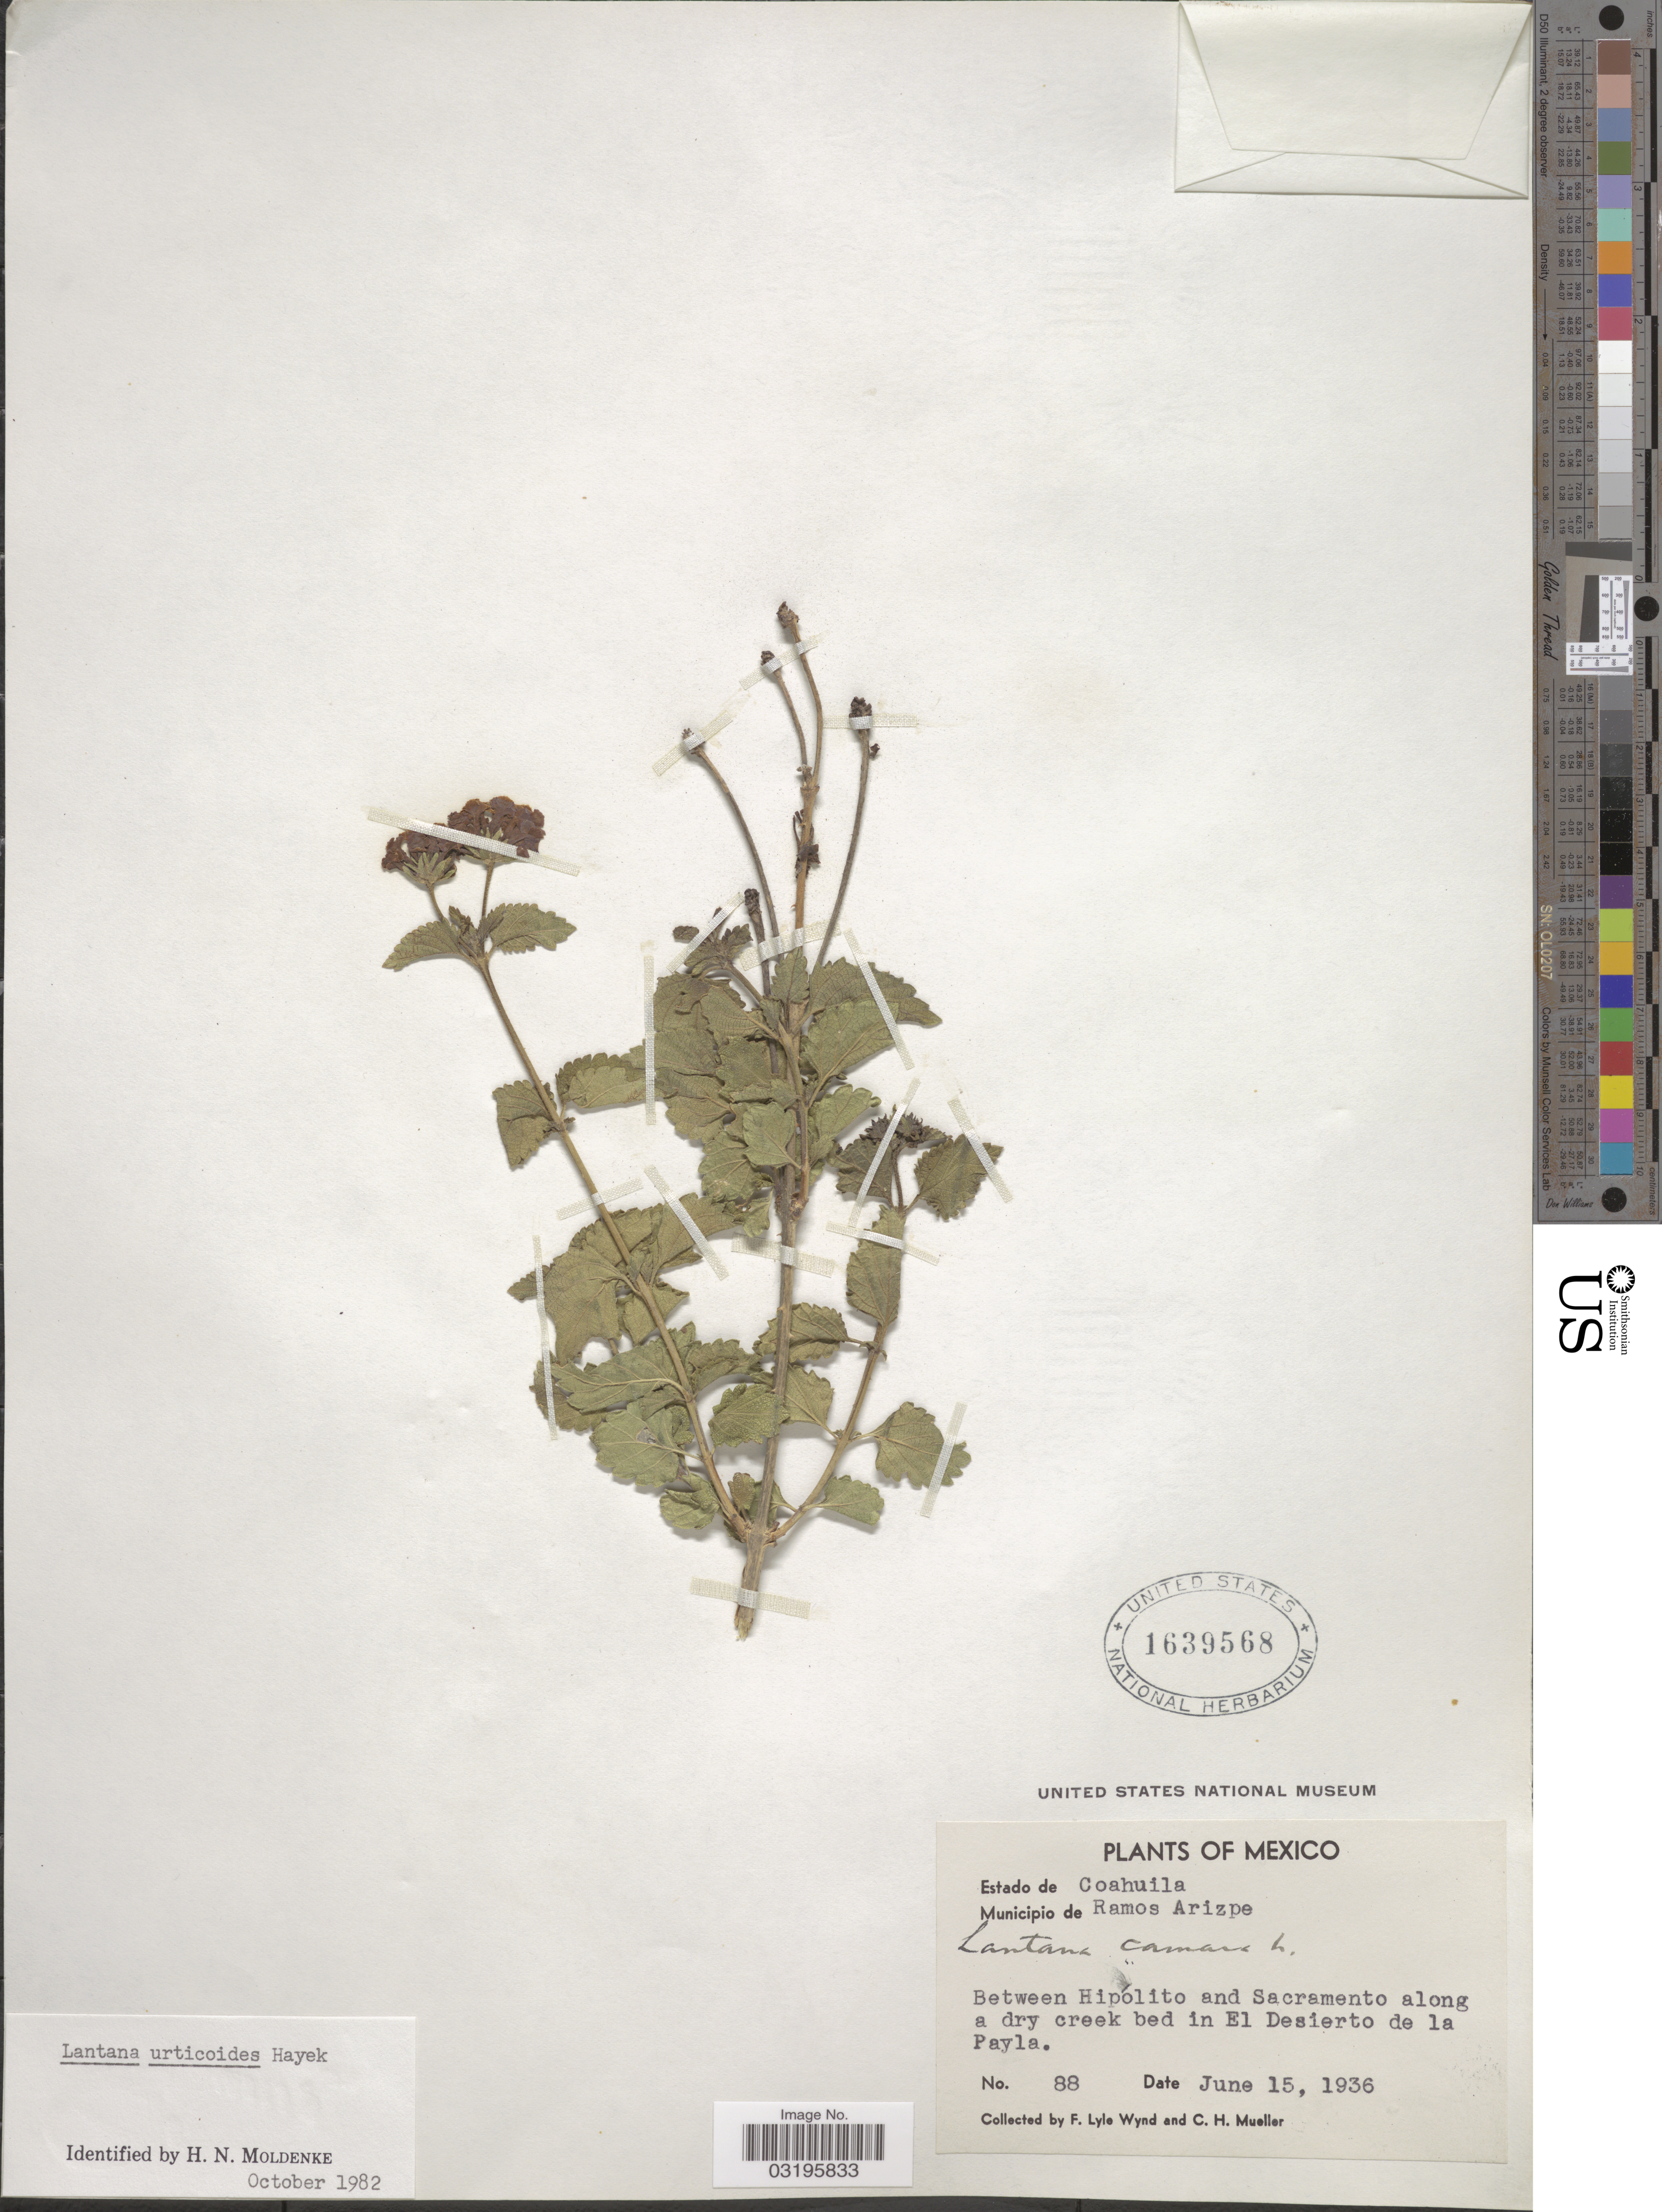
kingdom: Plantae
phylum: Tracheophyta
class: Magnoliopsida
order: Lamiales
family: Verbenaceae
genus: Lantana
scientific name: Lantana urticoides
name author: Hayek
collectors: F. L. Wynd & C. H. Mueller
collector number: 88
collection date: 1936-06-15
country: Mexico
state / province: Coahuila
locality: Municipio de Ramos Arizpe. Between Hipolito and Sacramento along a dry creek bed in El Desierto de la Payla.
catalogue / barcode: US 1639568